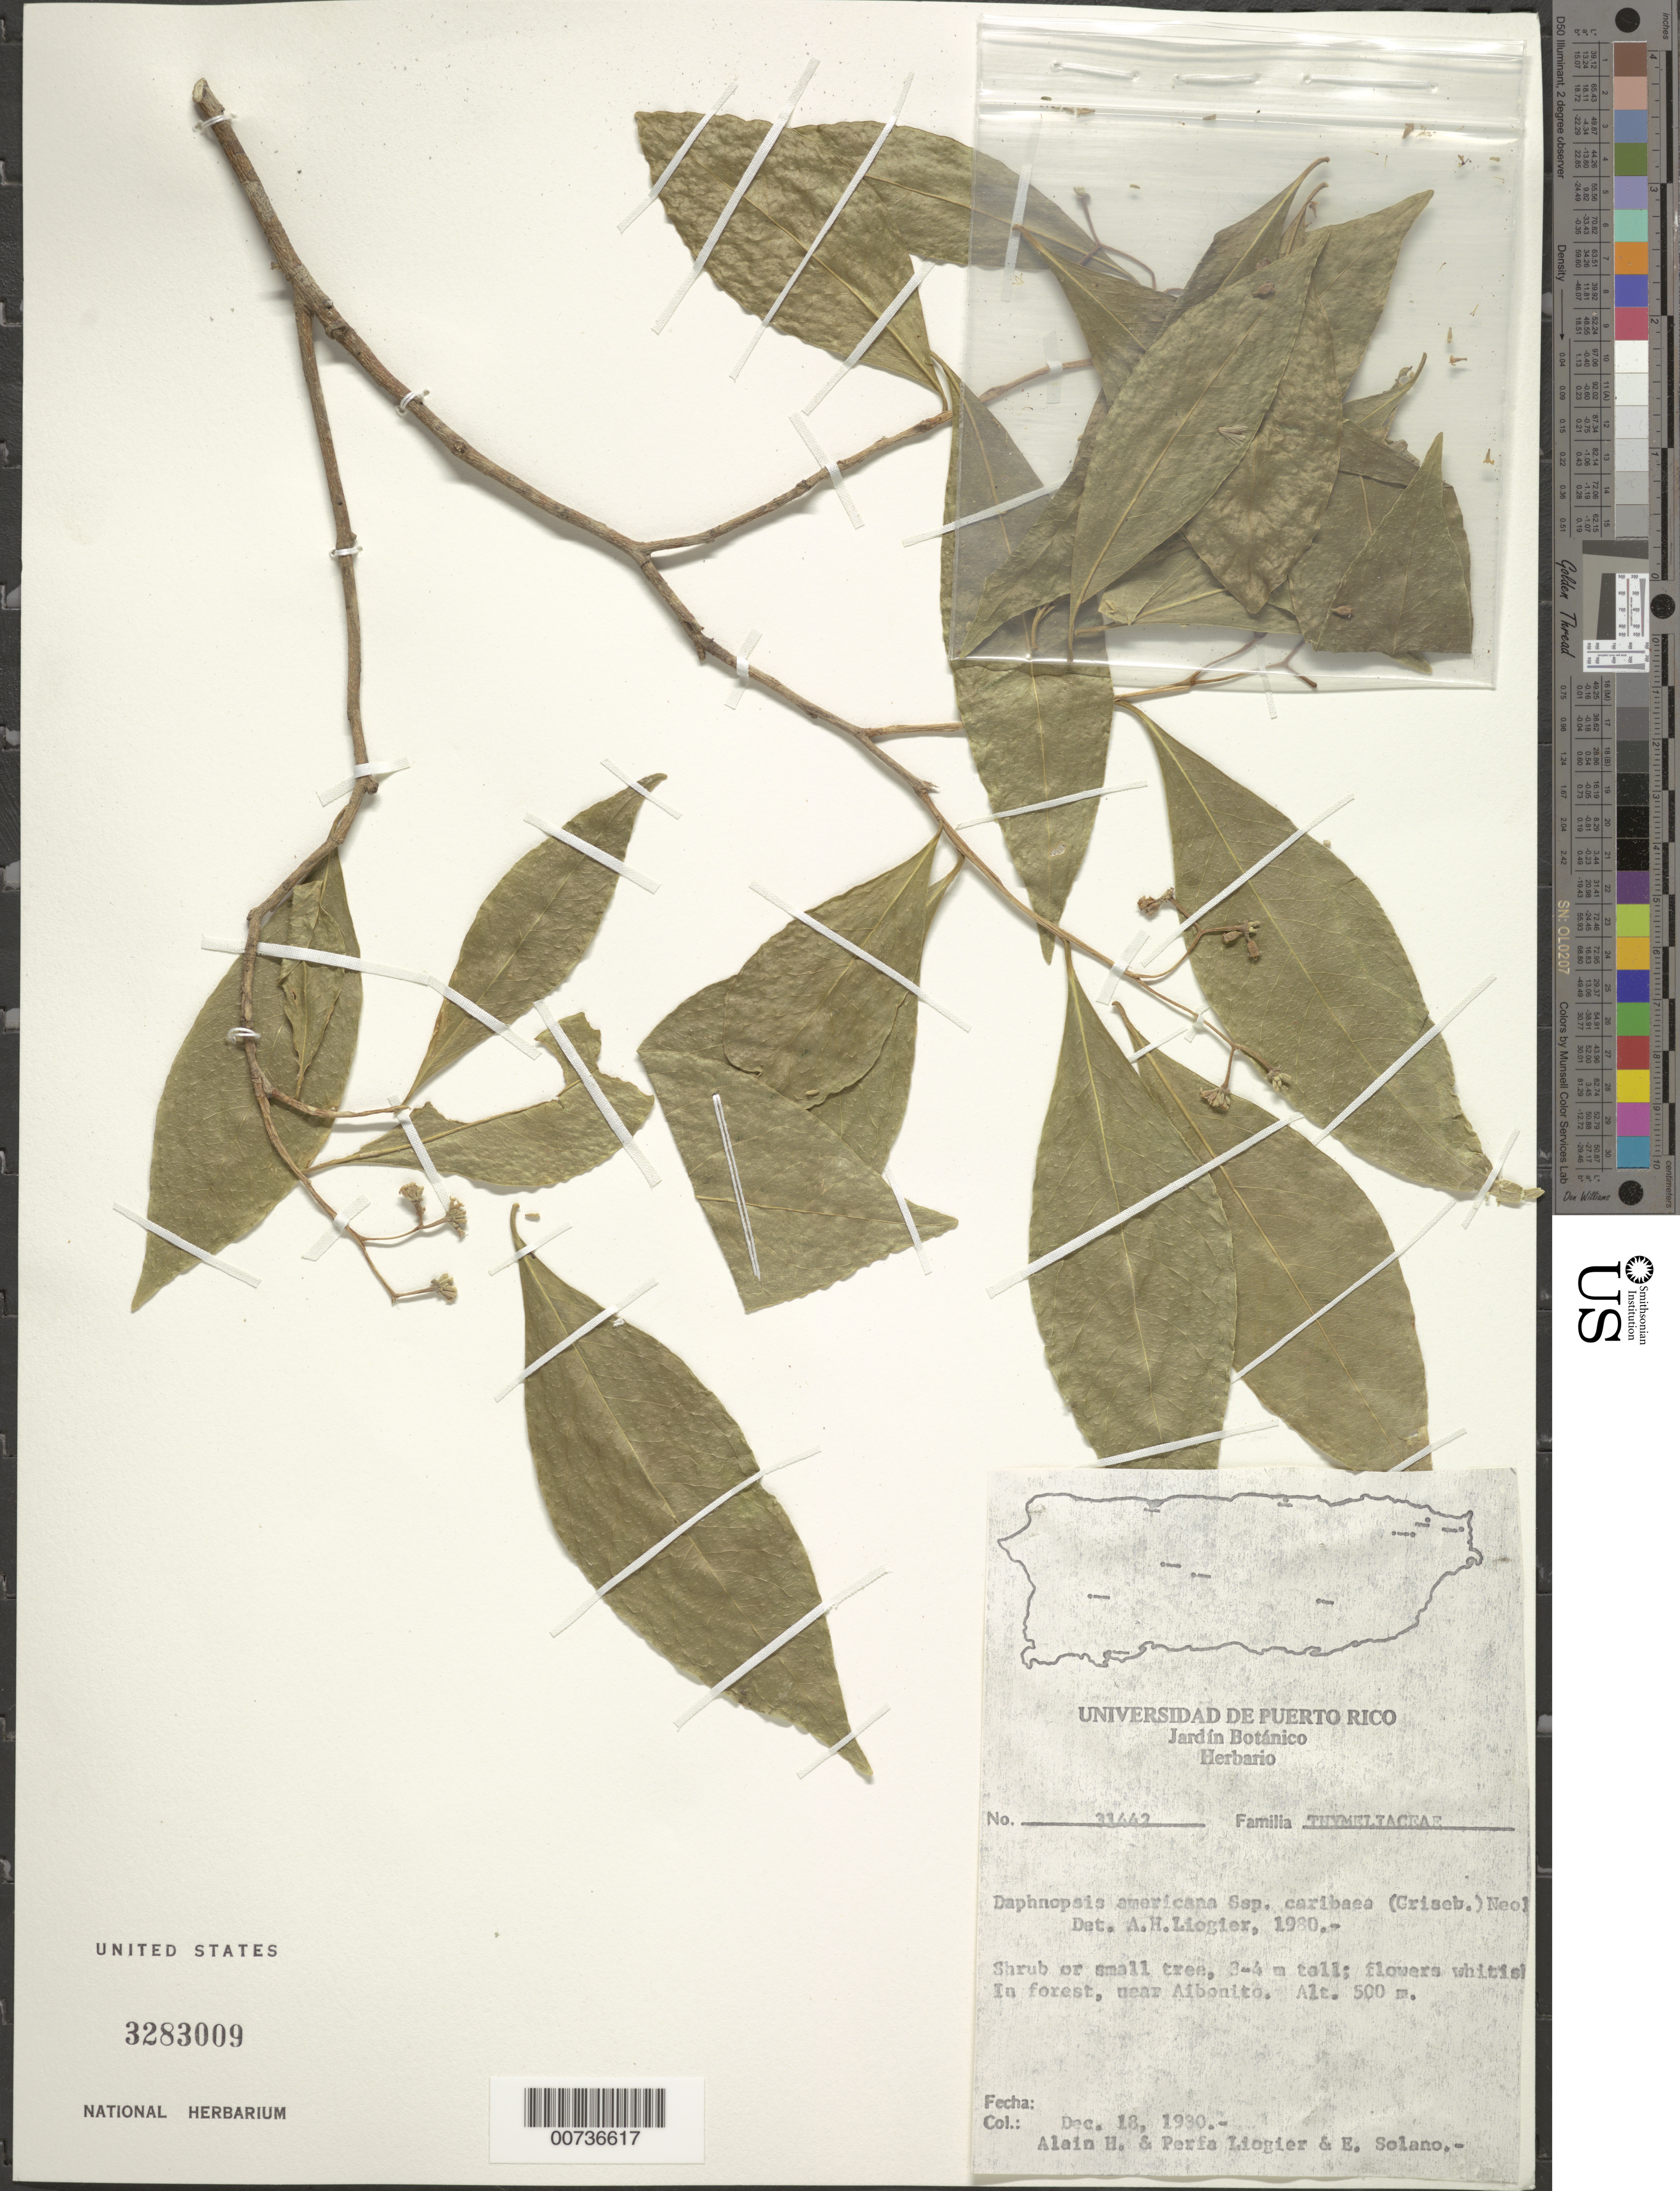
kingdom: Plantae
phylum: Tracheophyta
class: Magnoliopsida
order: Malvales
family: Thymelaeaceae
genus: Daphnopsis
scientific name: Daphnopsis americana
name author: (Mill.) J.R. Johnst.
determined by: Liogier, Alain H.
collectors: A. H. Liogier, M. P. Liogier & E. Solano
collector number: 31442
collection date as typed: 18 Dec 1980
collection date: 1980-12-18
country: Puerto Rico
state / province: Abonito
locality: Near Aibonito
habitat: In forest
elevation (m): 500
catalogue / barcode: US 3283009